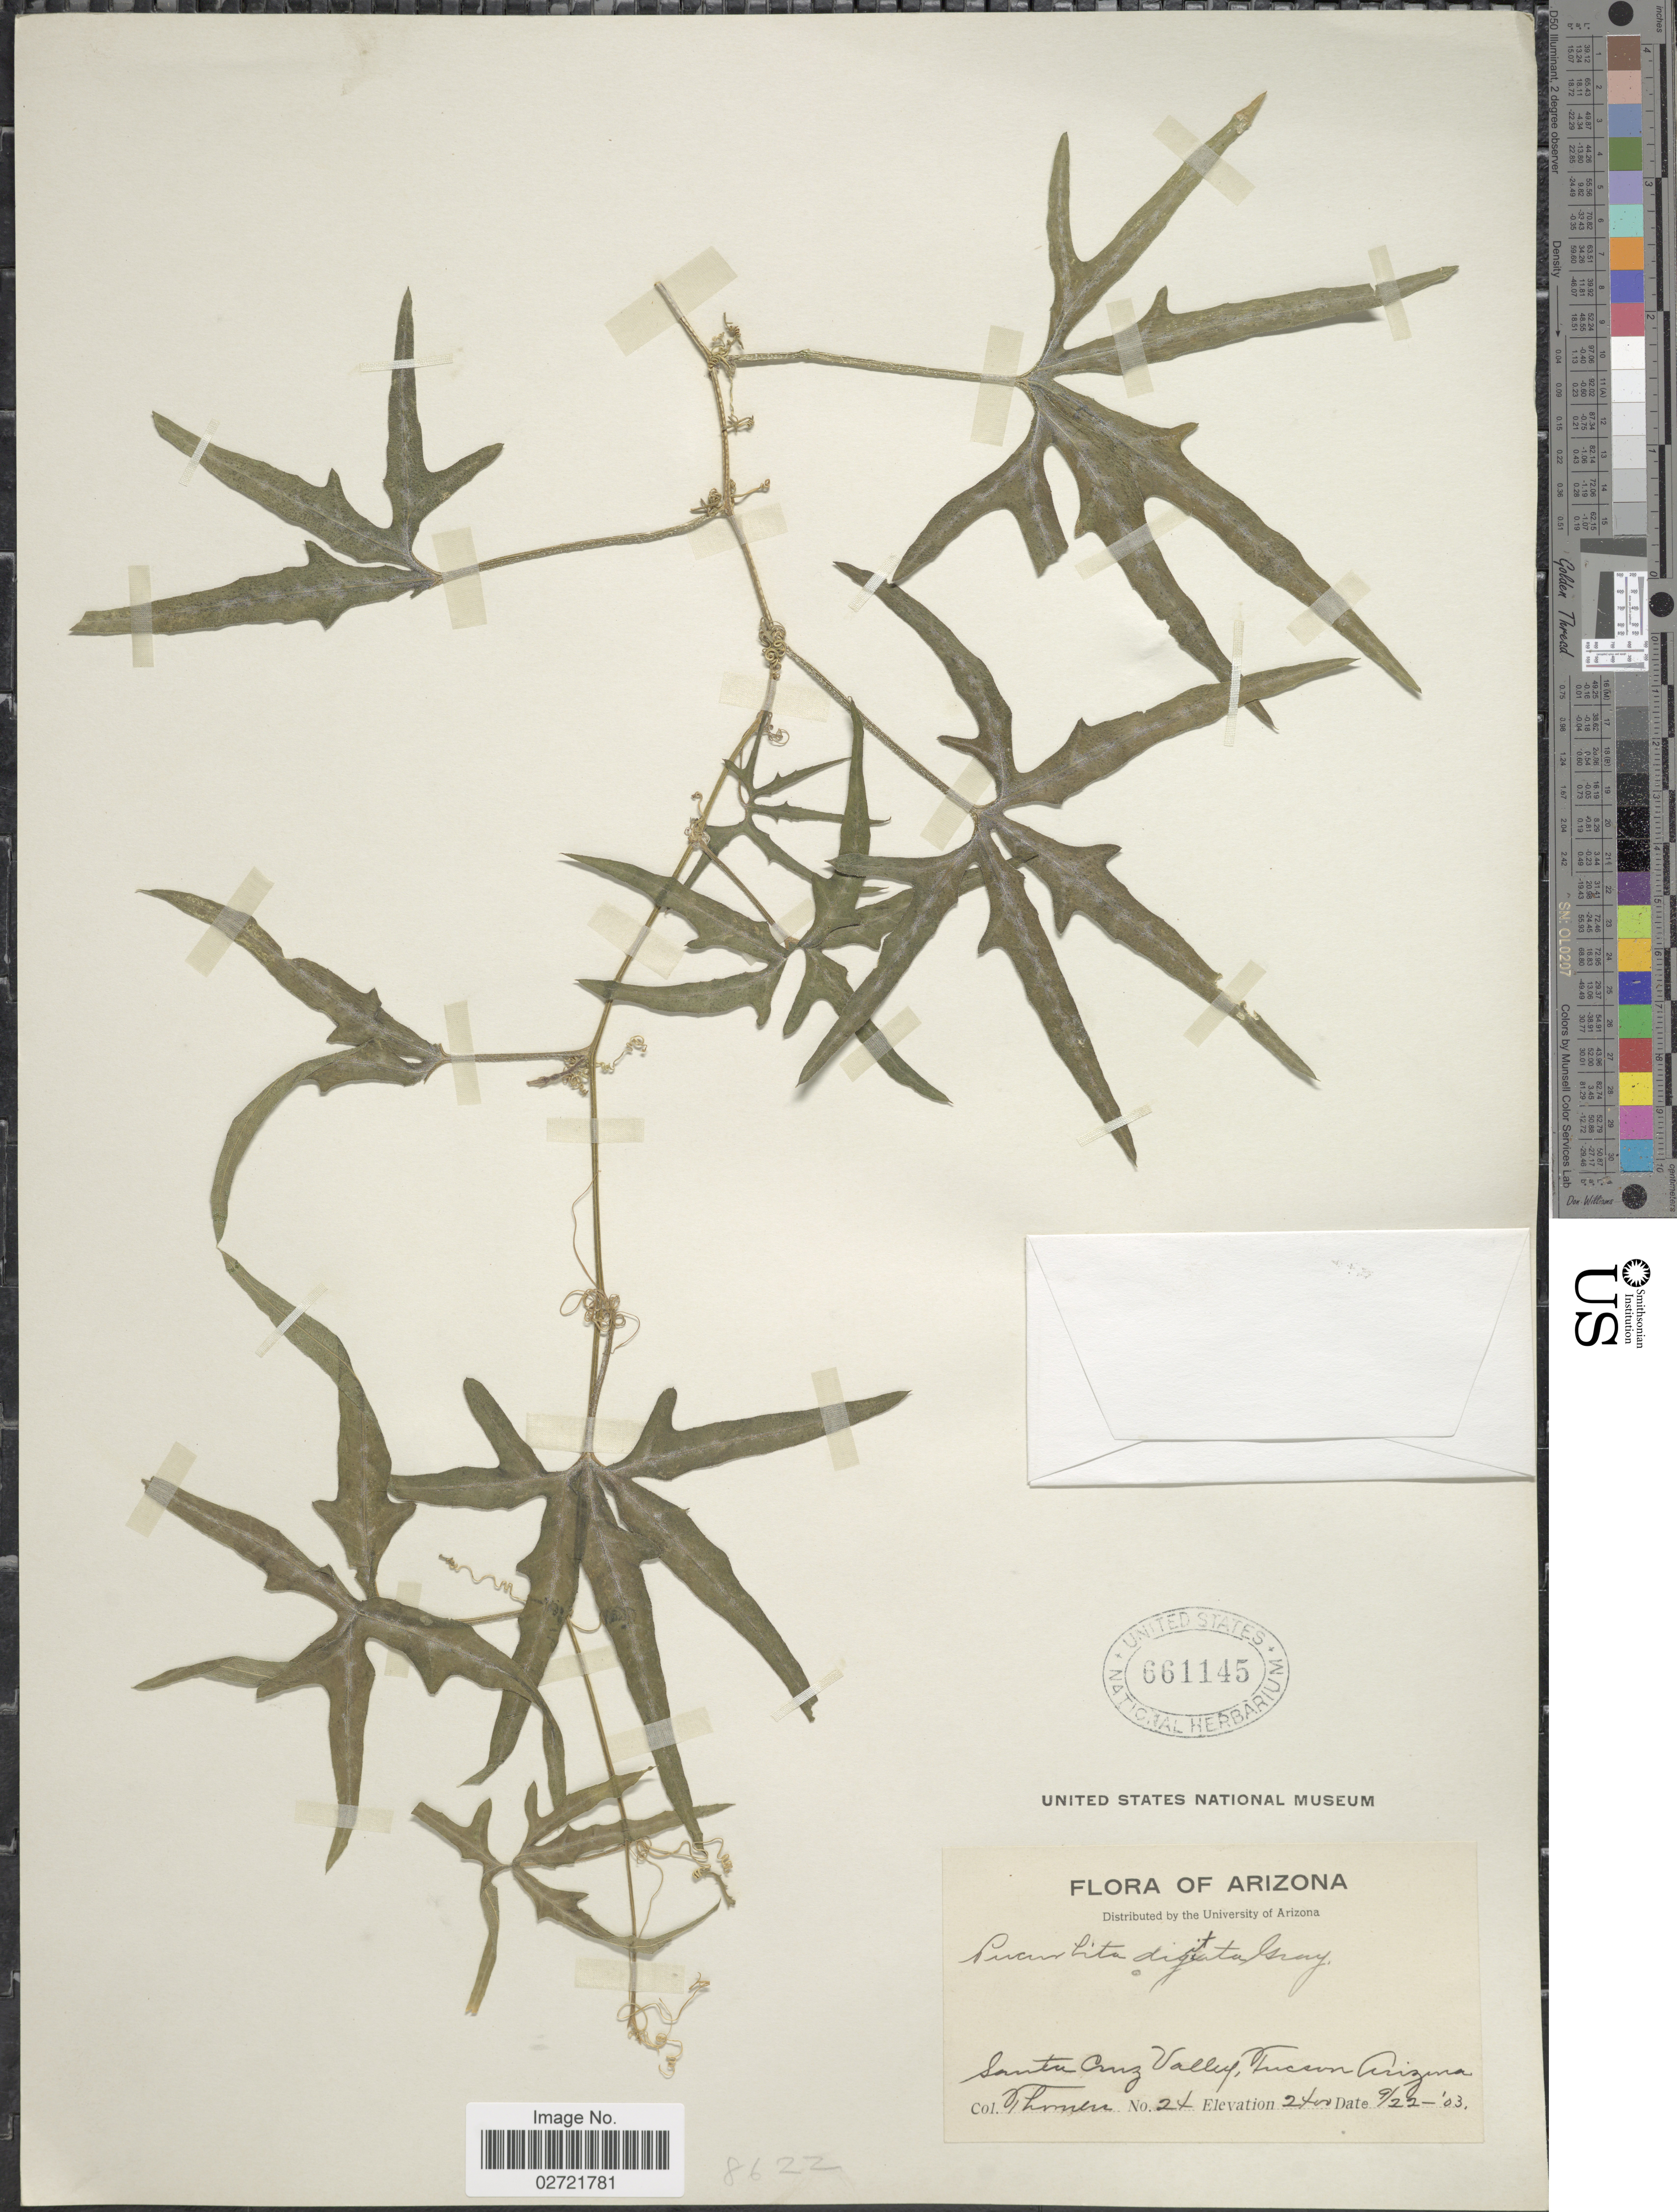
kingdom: Plantae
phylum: Tracheophyta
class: Magnoliopsida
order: Cucurbitales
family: Cucurbitaceae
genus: Cucurbita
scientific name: Cucurbita digitata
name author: A. Gray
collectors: J. Thornber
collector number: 24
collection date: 1903-09-22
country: United States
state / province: Arizona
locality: Santa Cruz Valley, Tucson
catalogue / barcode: US 661145